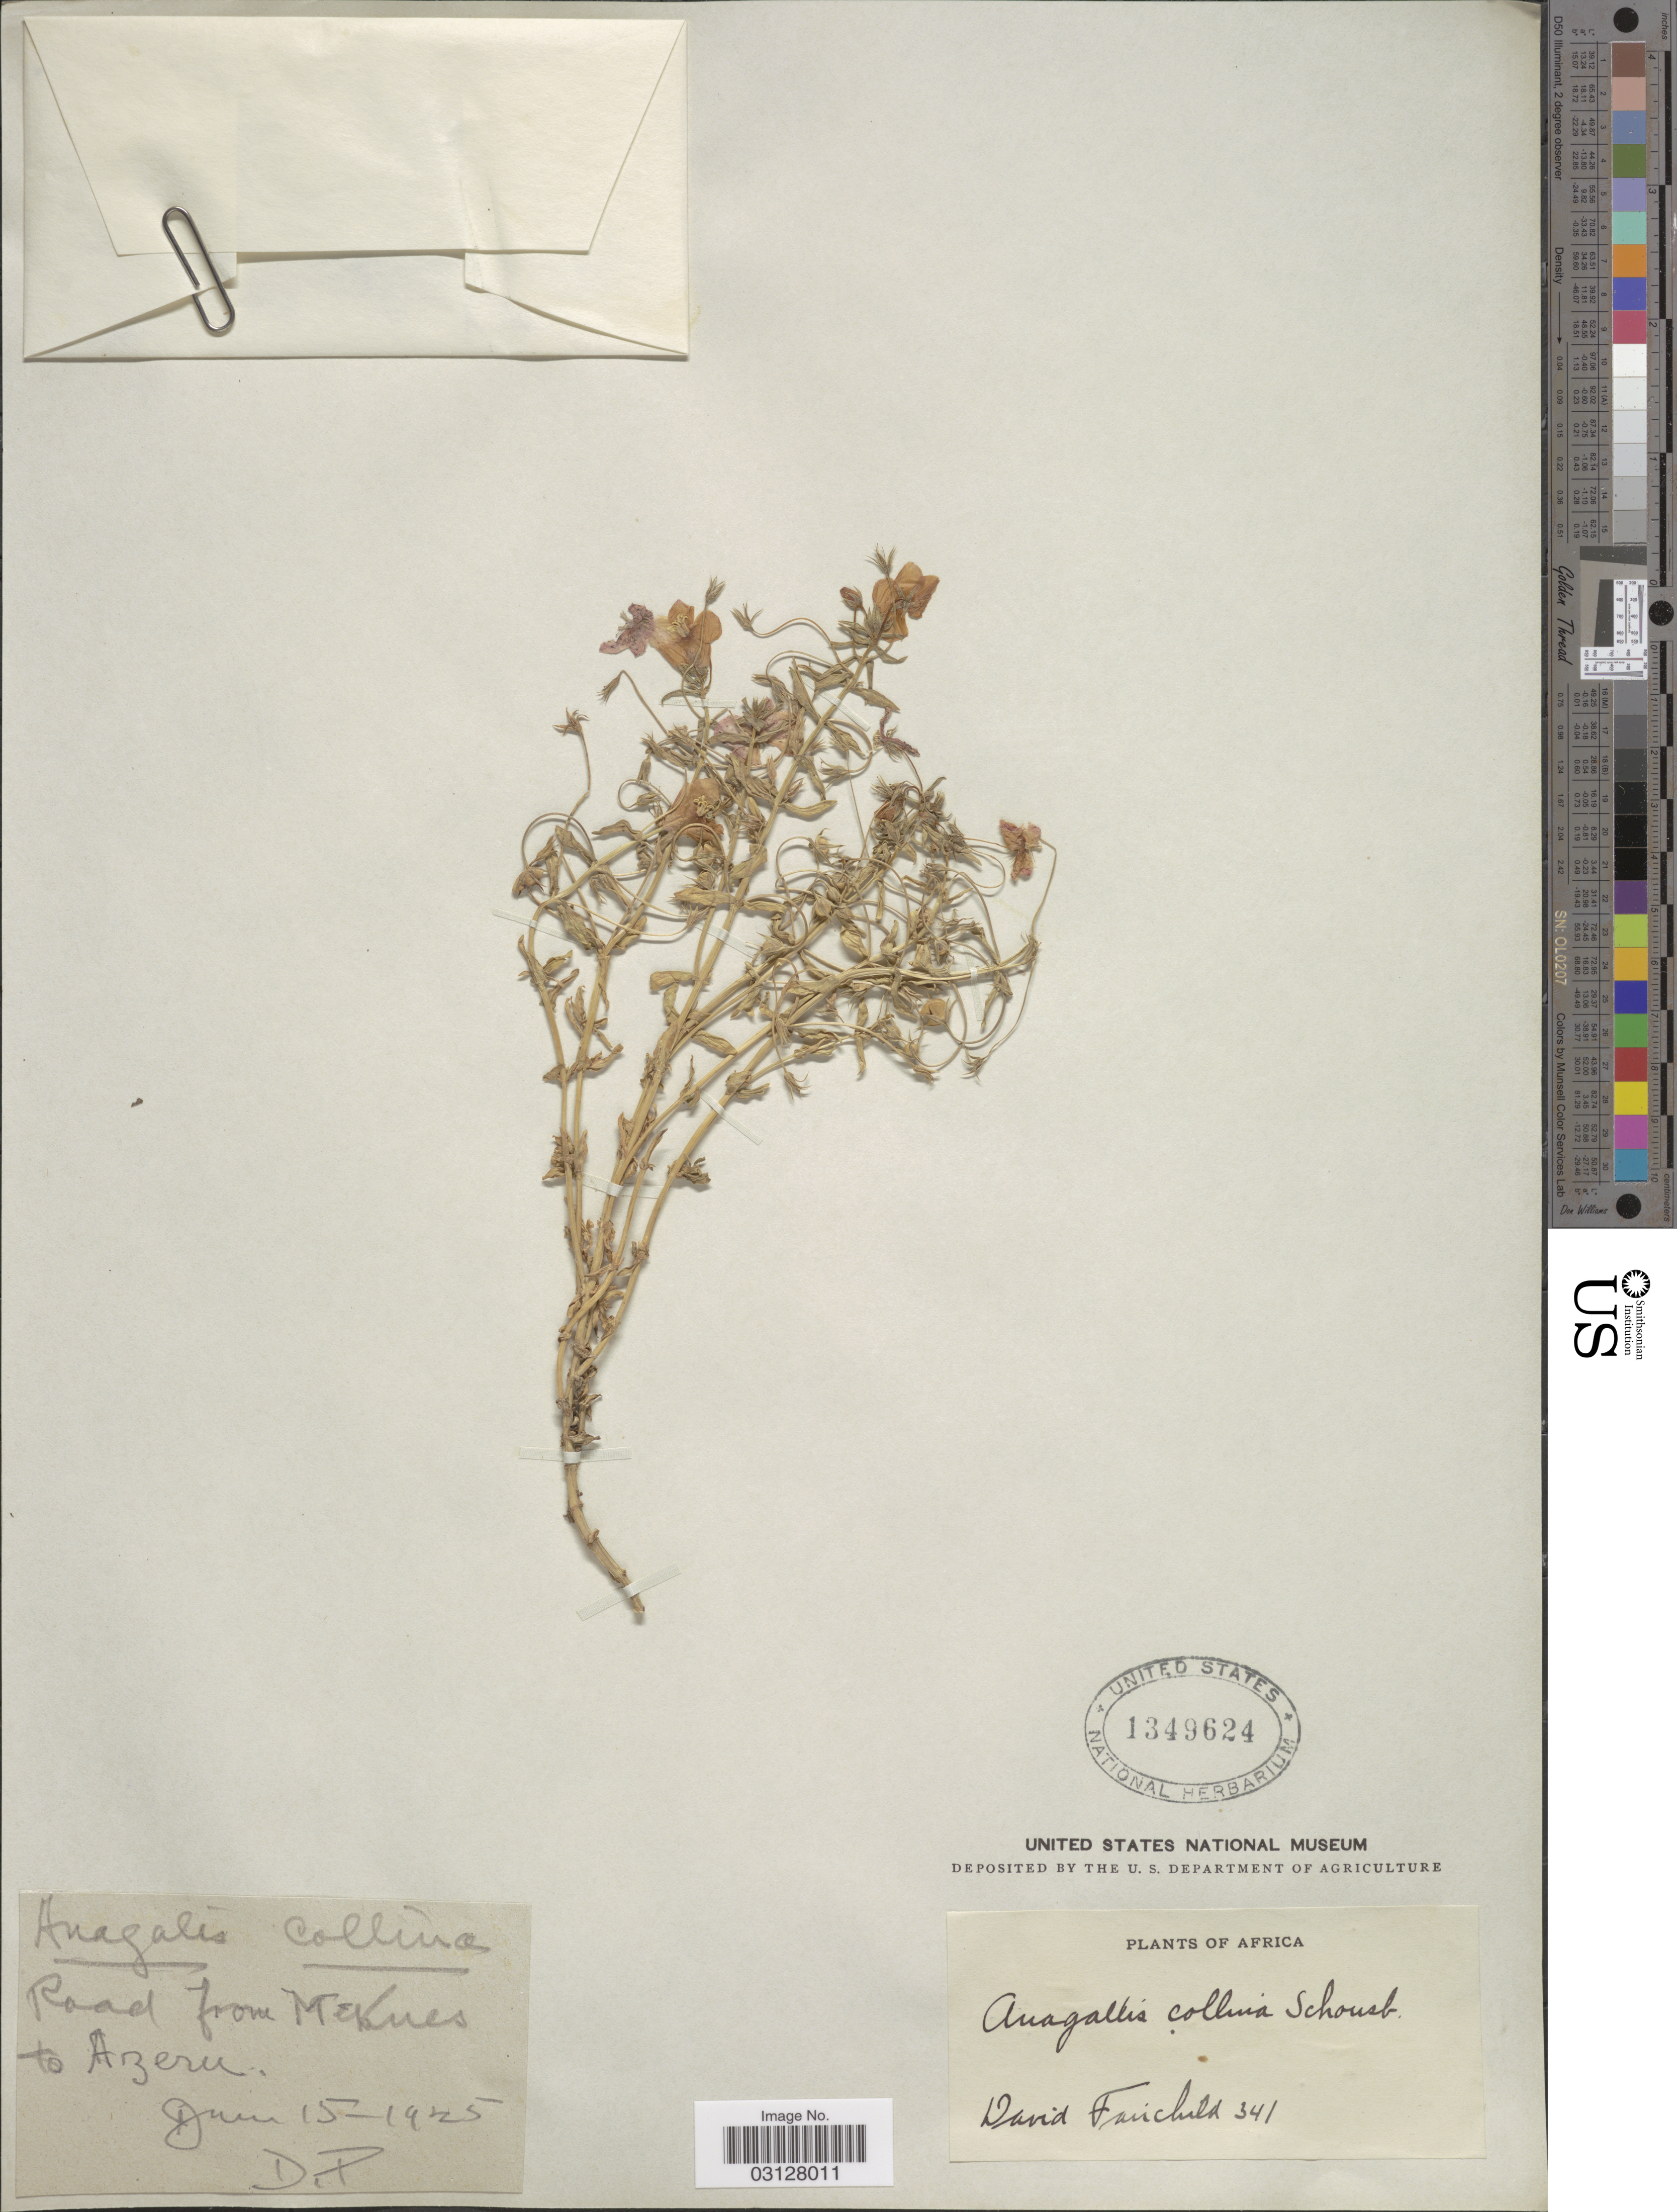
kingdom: Plantae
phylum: Tracheophyta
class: Magnoliopsida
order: Ericales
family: Primulaceae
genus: Anagallis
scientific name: Anagallis collina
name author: Schousb.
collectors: D. Fairchild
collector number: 341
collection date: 1925-06-15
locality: Road from McKues [interpreted] to Azeru. Africa.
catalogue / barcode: US 1349624